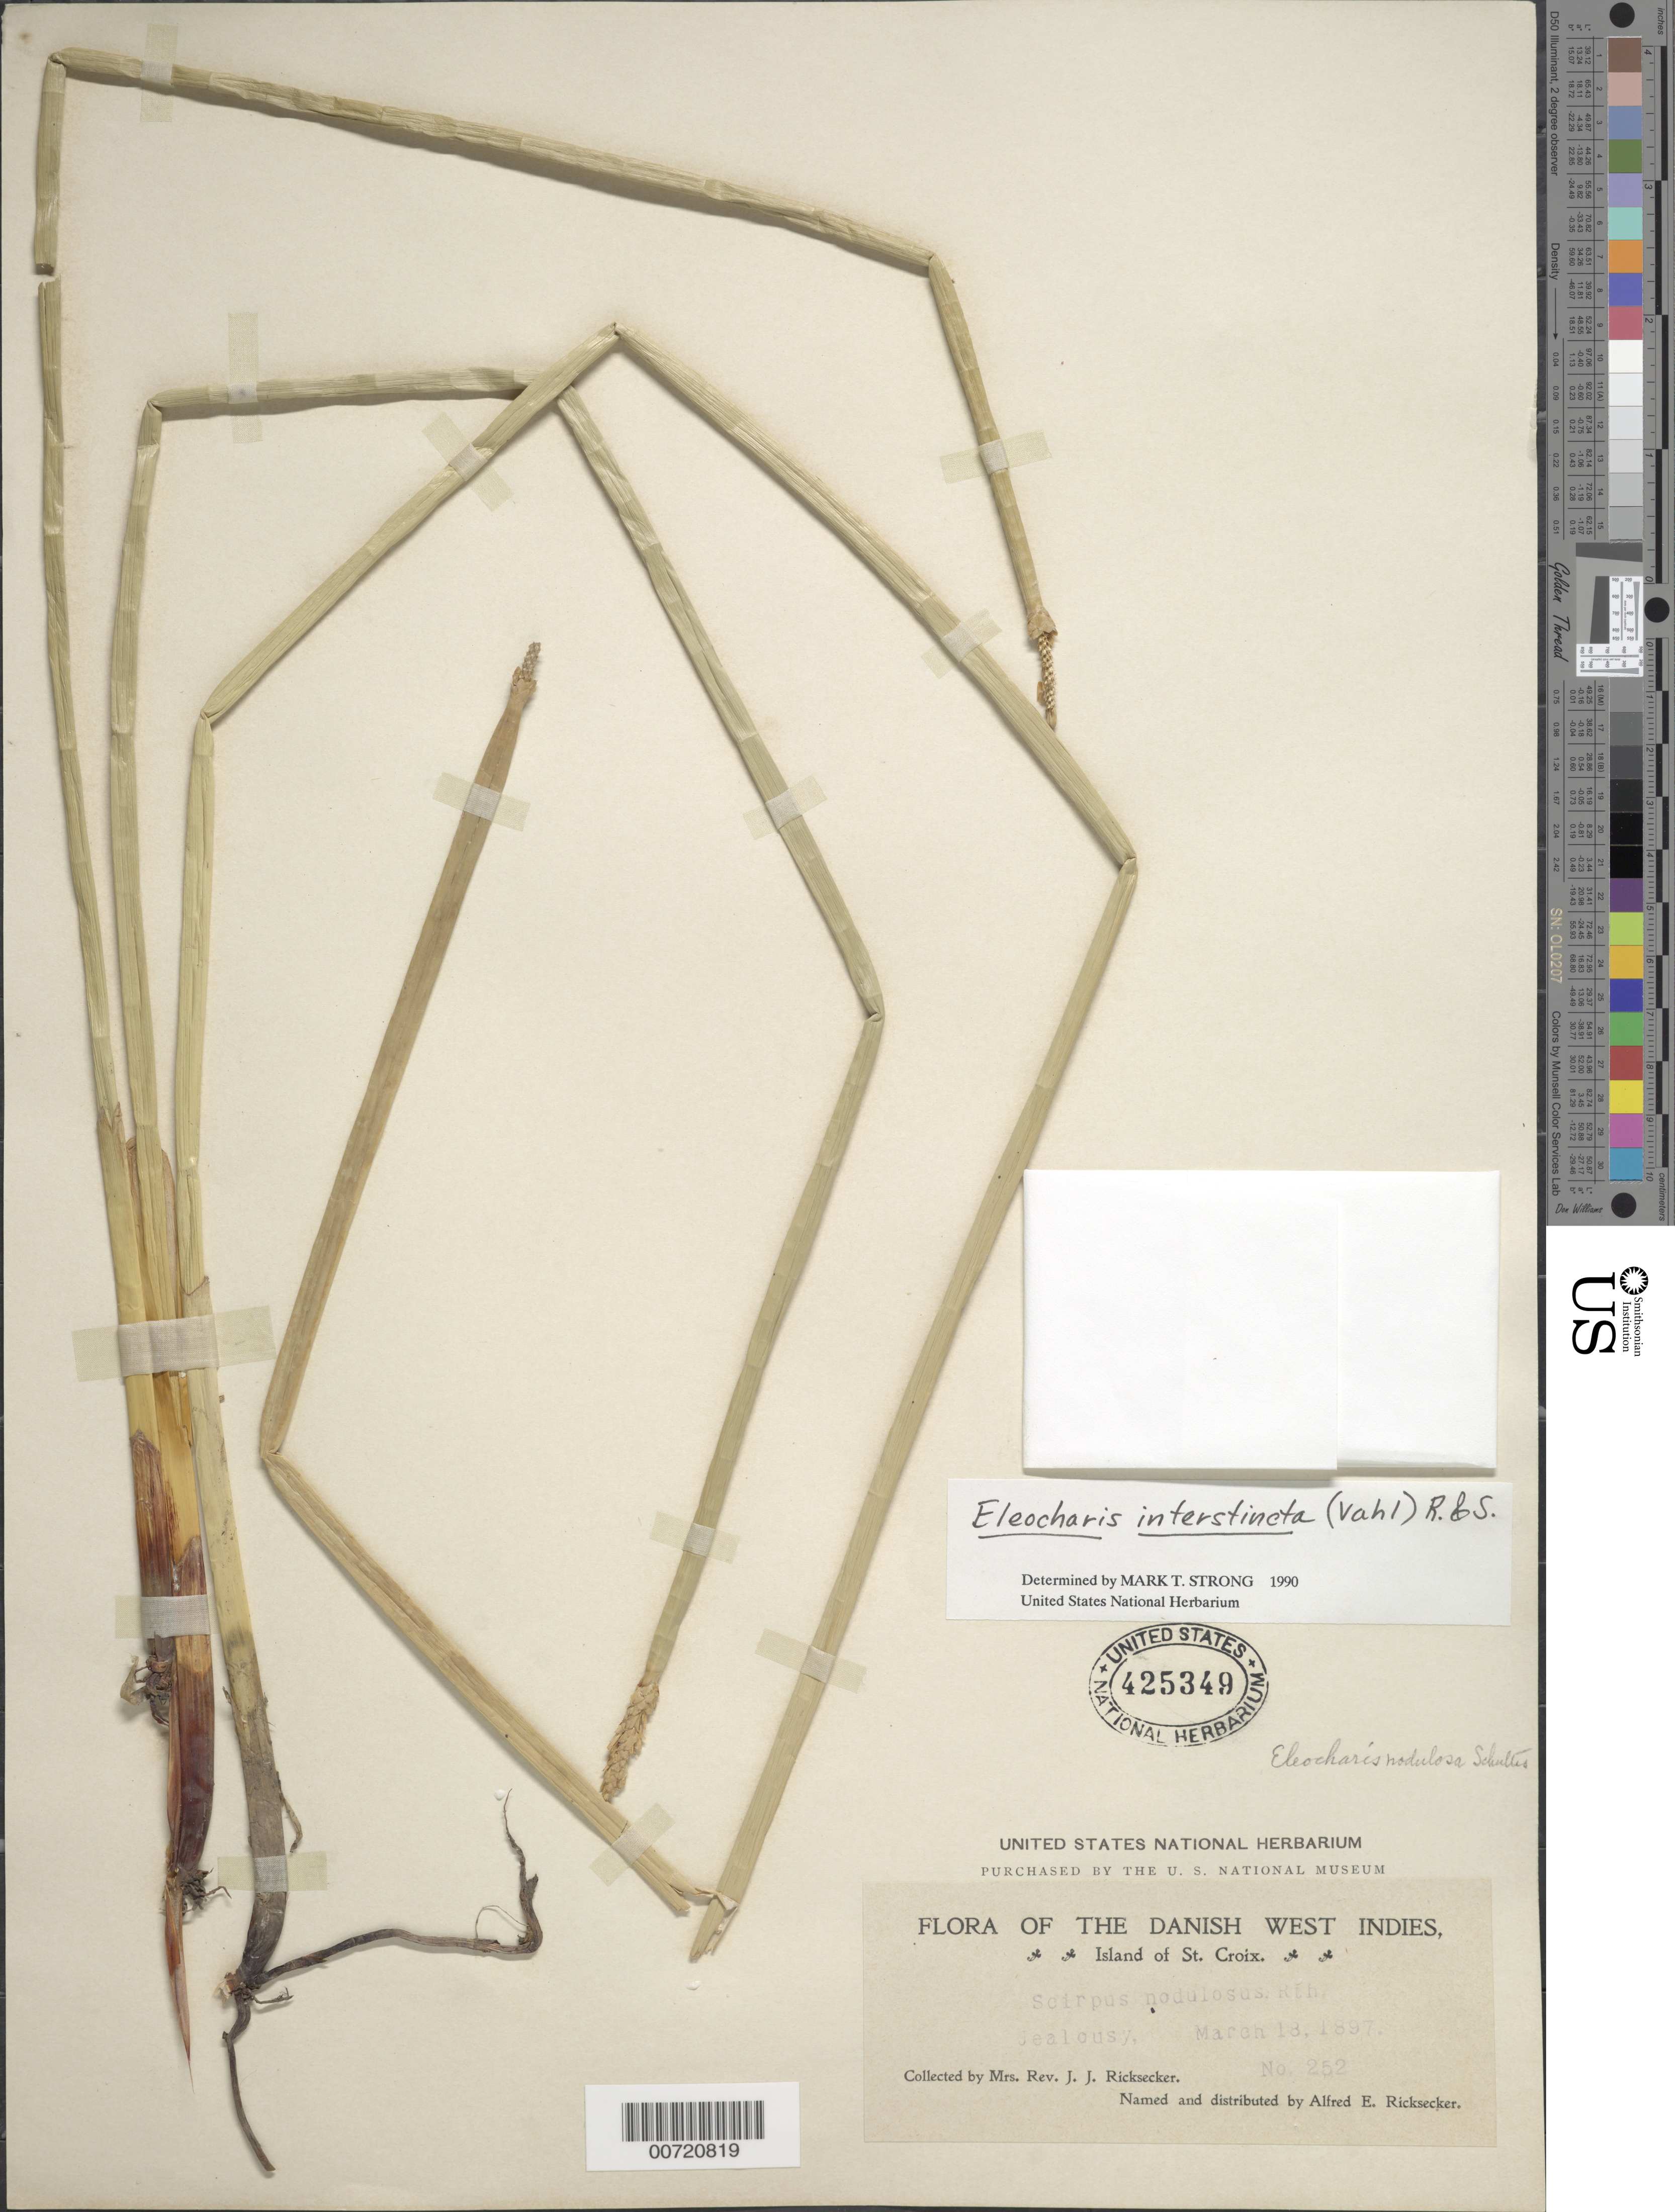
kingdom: Plantae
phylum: Tracheophyta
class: Liliopsida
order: Poales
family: Cyperaceae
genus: Eleocharis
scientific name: Eleocharis interstincta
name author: (Vahl) Roem. & Schult.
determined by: Strong, M. T., (US), Smithsonian Institution - National Museum of Natural History (UNITED STATES)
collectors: L. A. Ricksecker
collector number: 252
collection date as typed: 18 Mar 1897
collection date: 1897-03-18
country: U.S. Virgin Islands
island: St. Croix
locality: St. Croix: Jealousy.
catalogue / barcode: US 425349